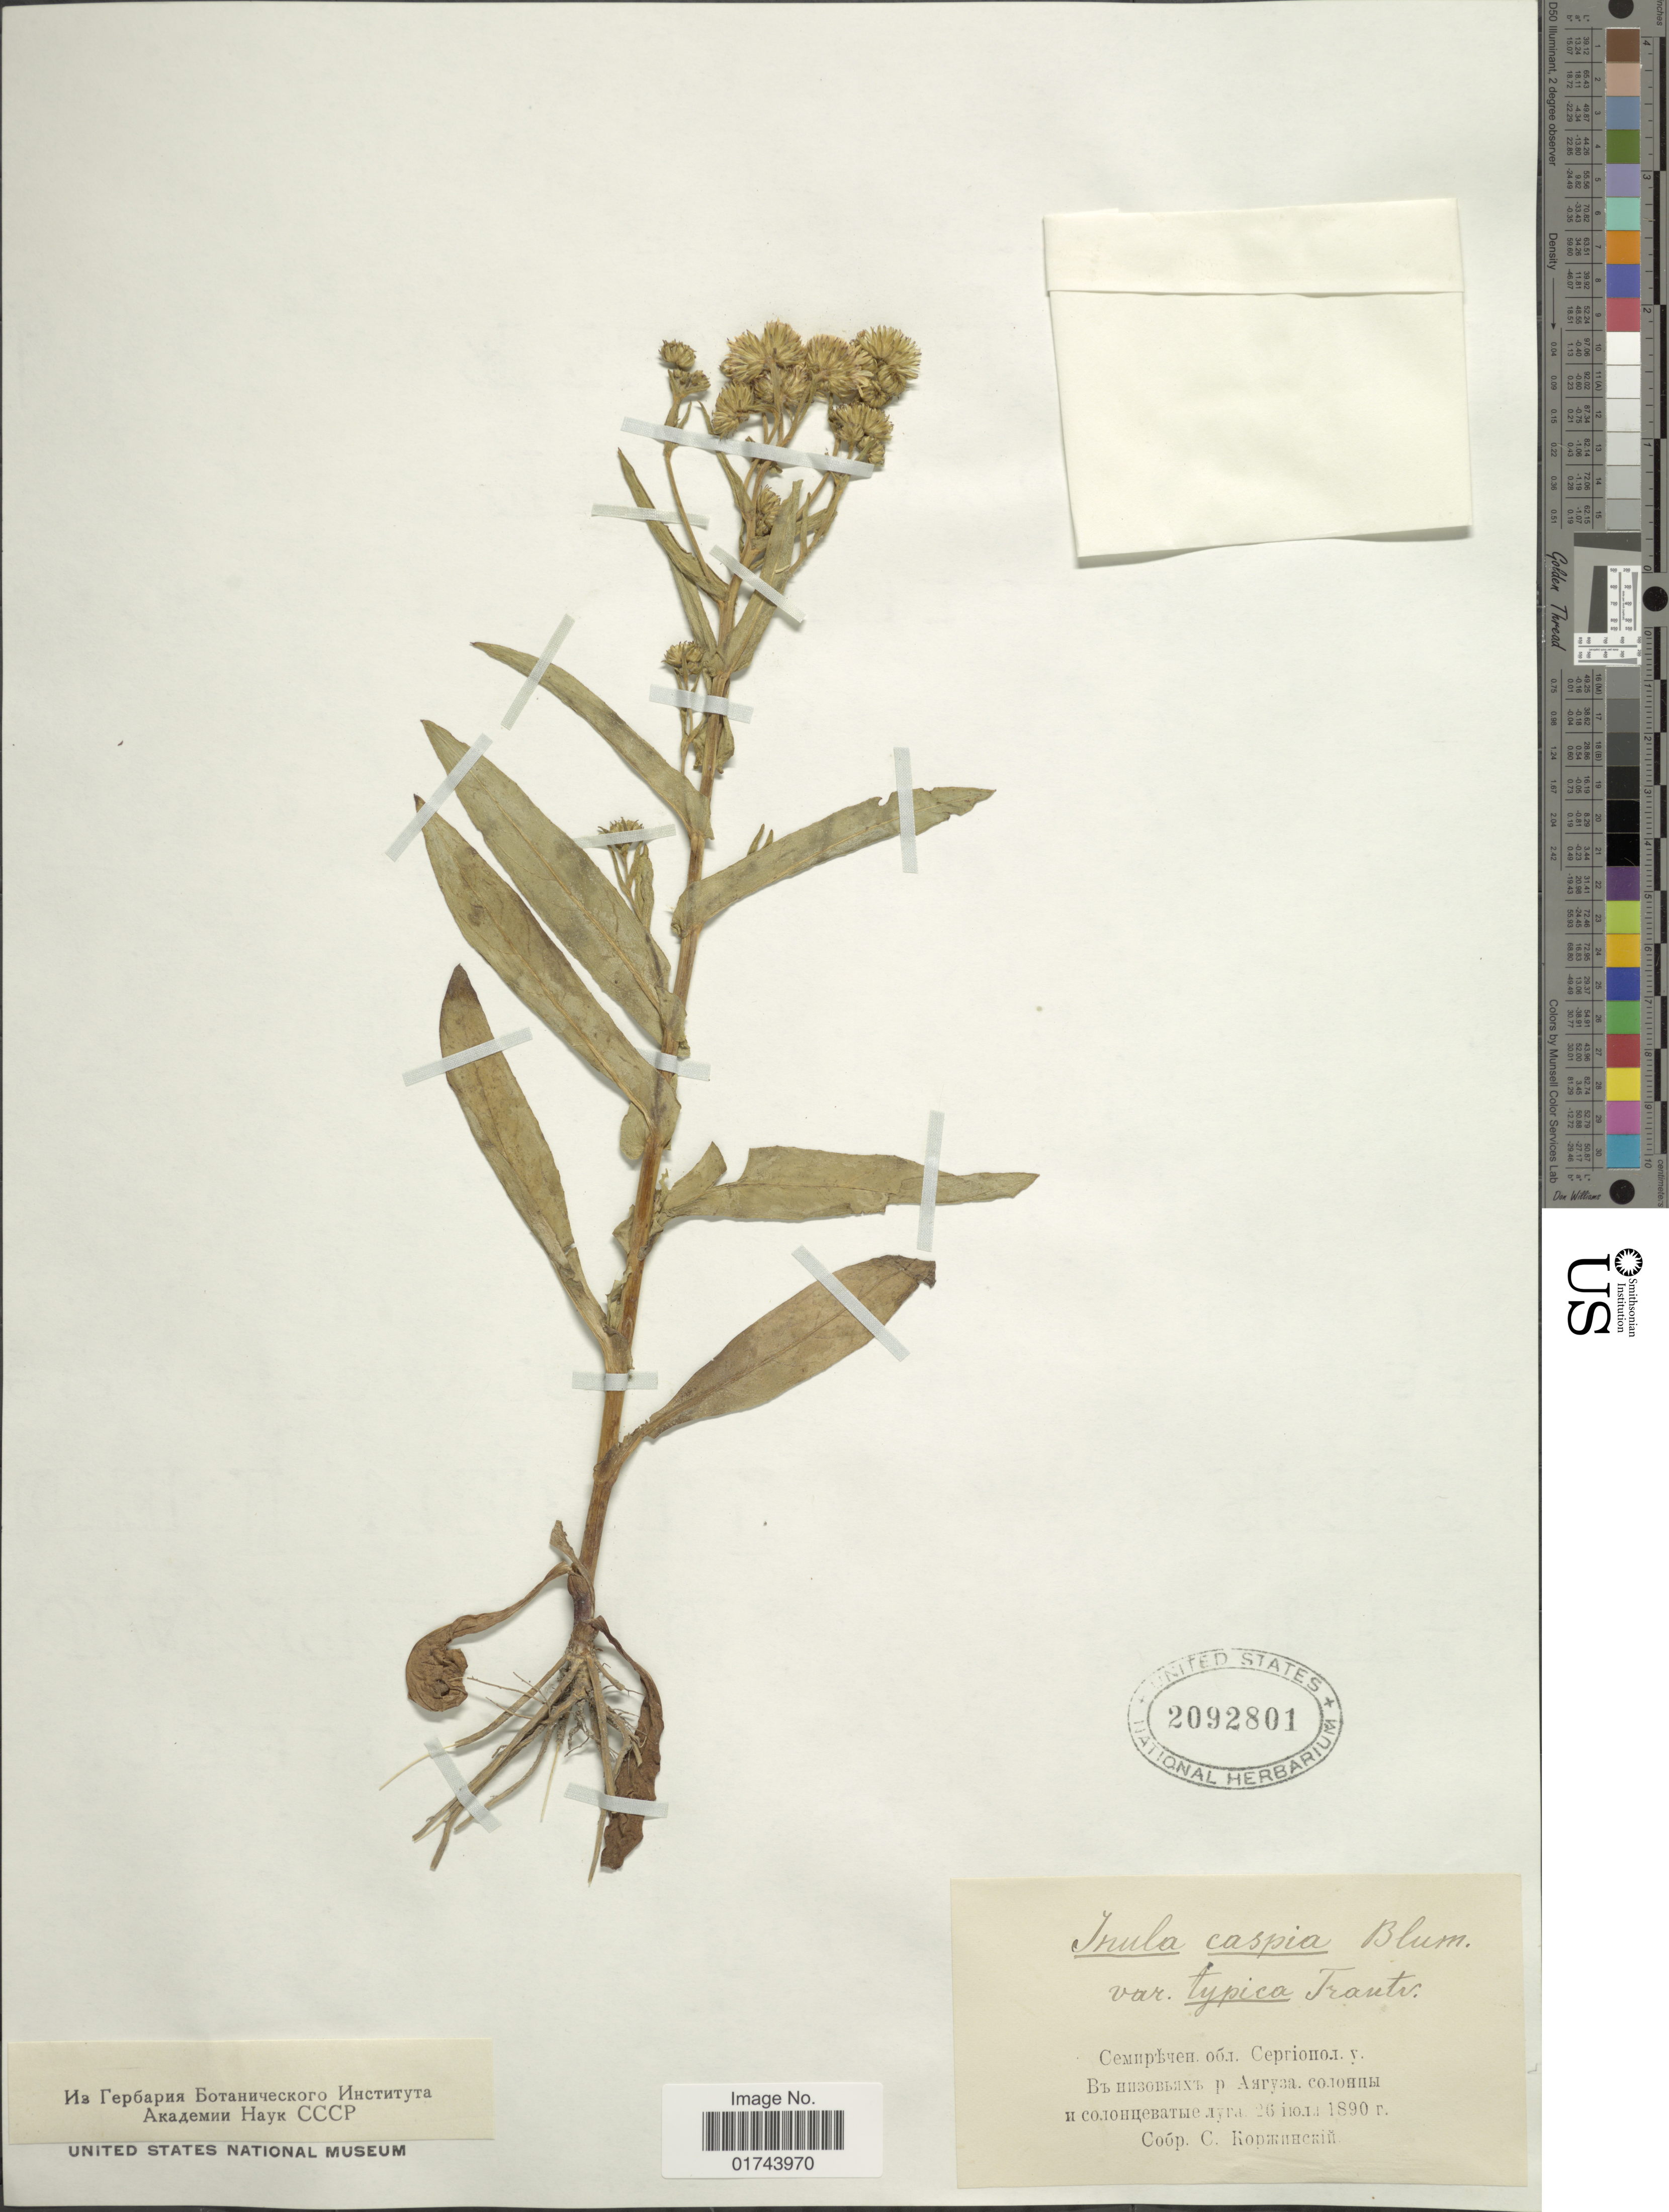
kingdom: Plantae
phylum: Tracheophyta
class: Magnoliopsida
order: Asterales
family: Asteraceae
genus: Inula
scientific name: Inula caspica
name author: Blume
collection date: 1890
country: Syria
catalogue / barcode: US 2092801